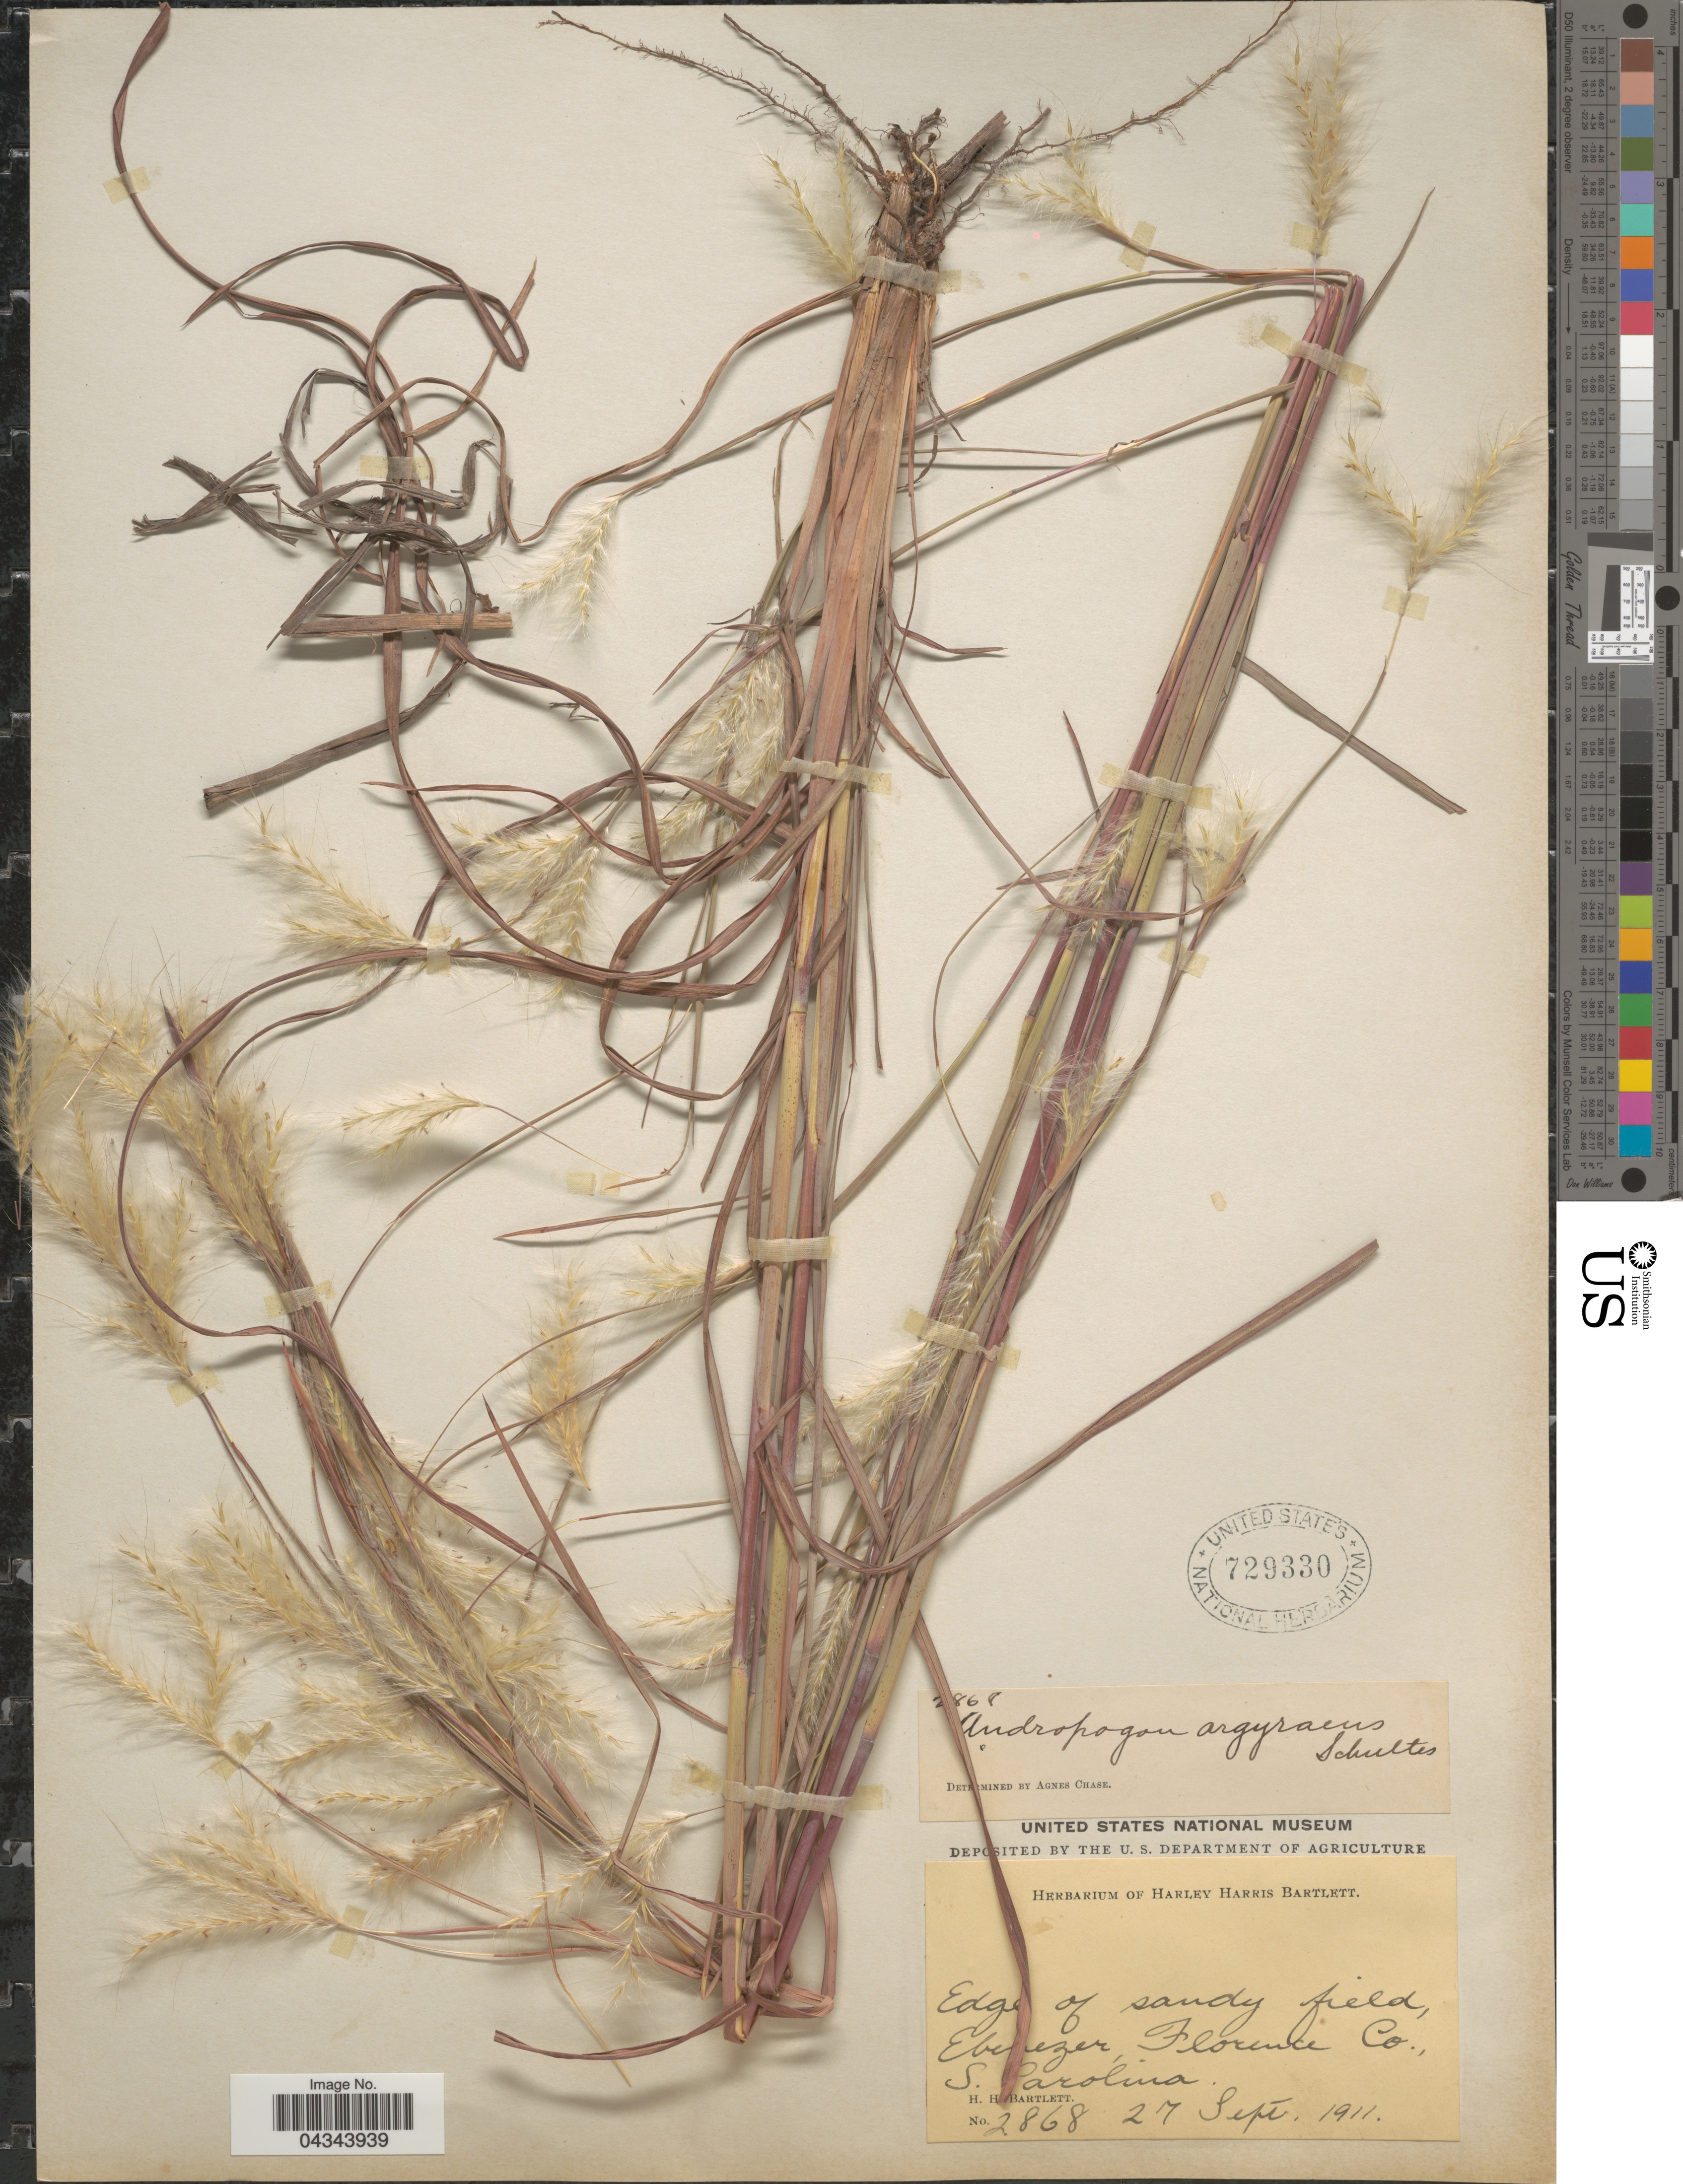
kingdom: Plantae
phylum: Tracheophyta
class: Liliopsida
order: Poales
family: Poaceae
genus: Andropogon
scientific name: Andropogon ternarius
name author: Michx.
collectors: H. H. Bartlett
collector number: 2868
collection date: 1911-09-27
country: United States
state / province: South Carolina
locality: Edge of sandy field, Ebenezer, Florence Co.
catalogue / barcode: US 729330